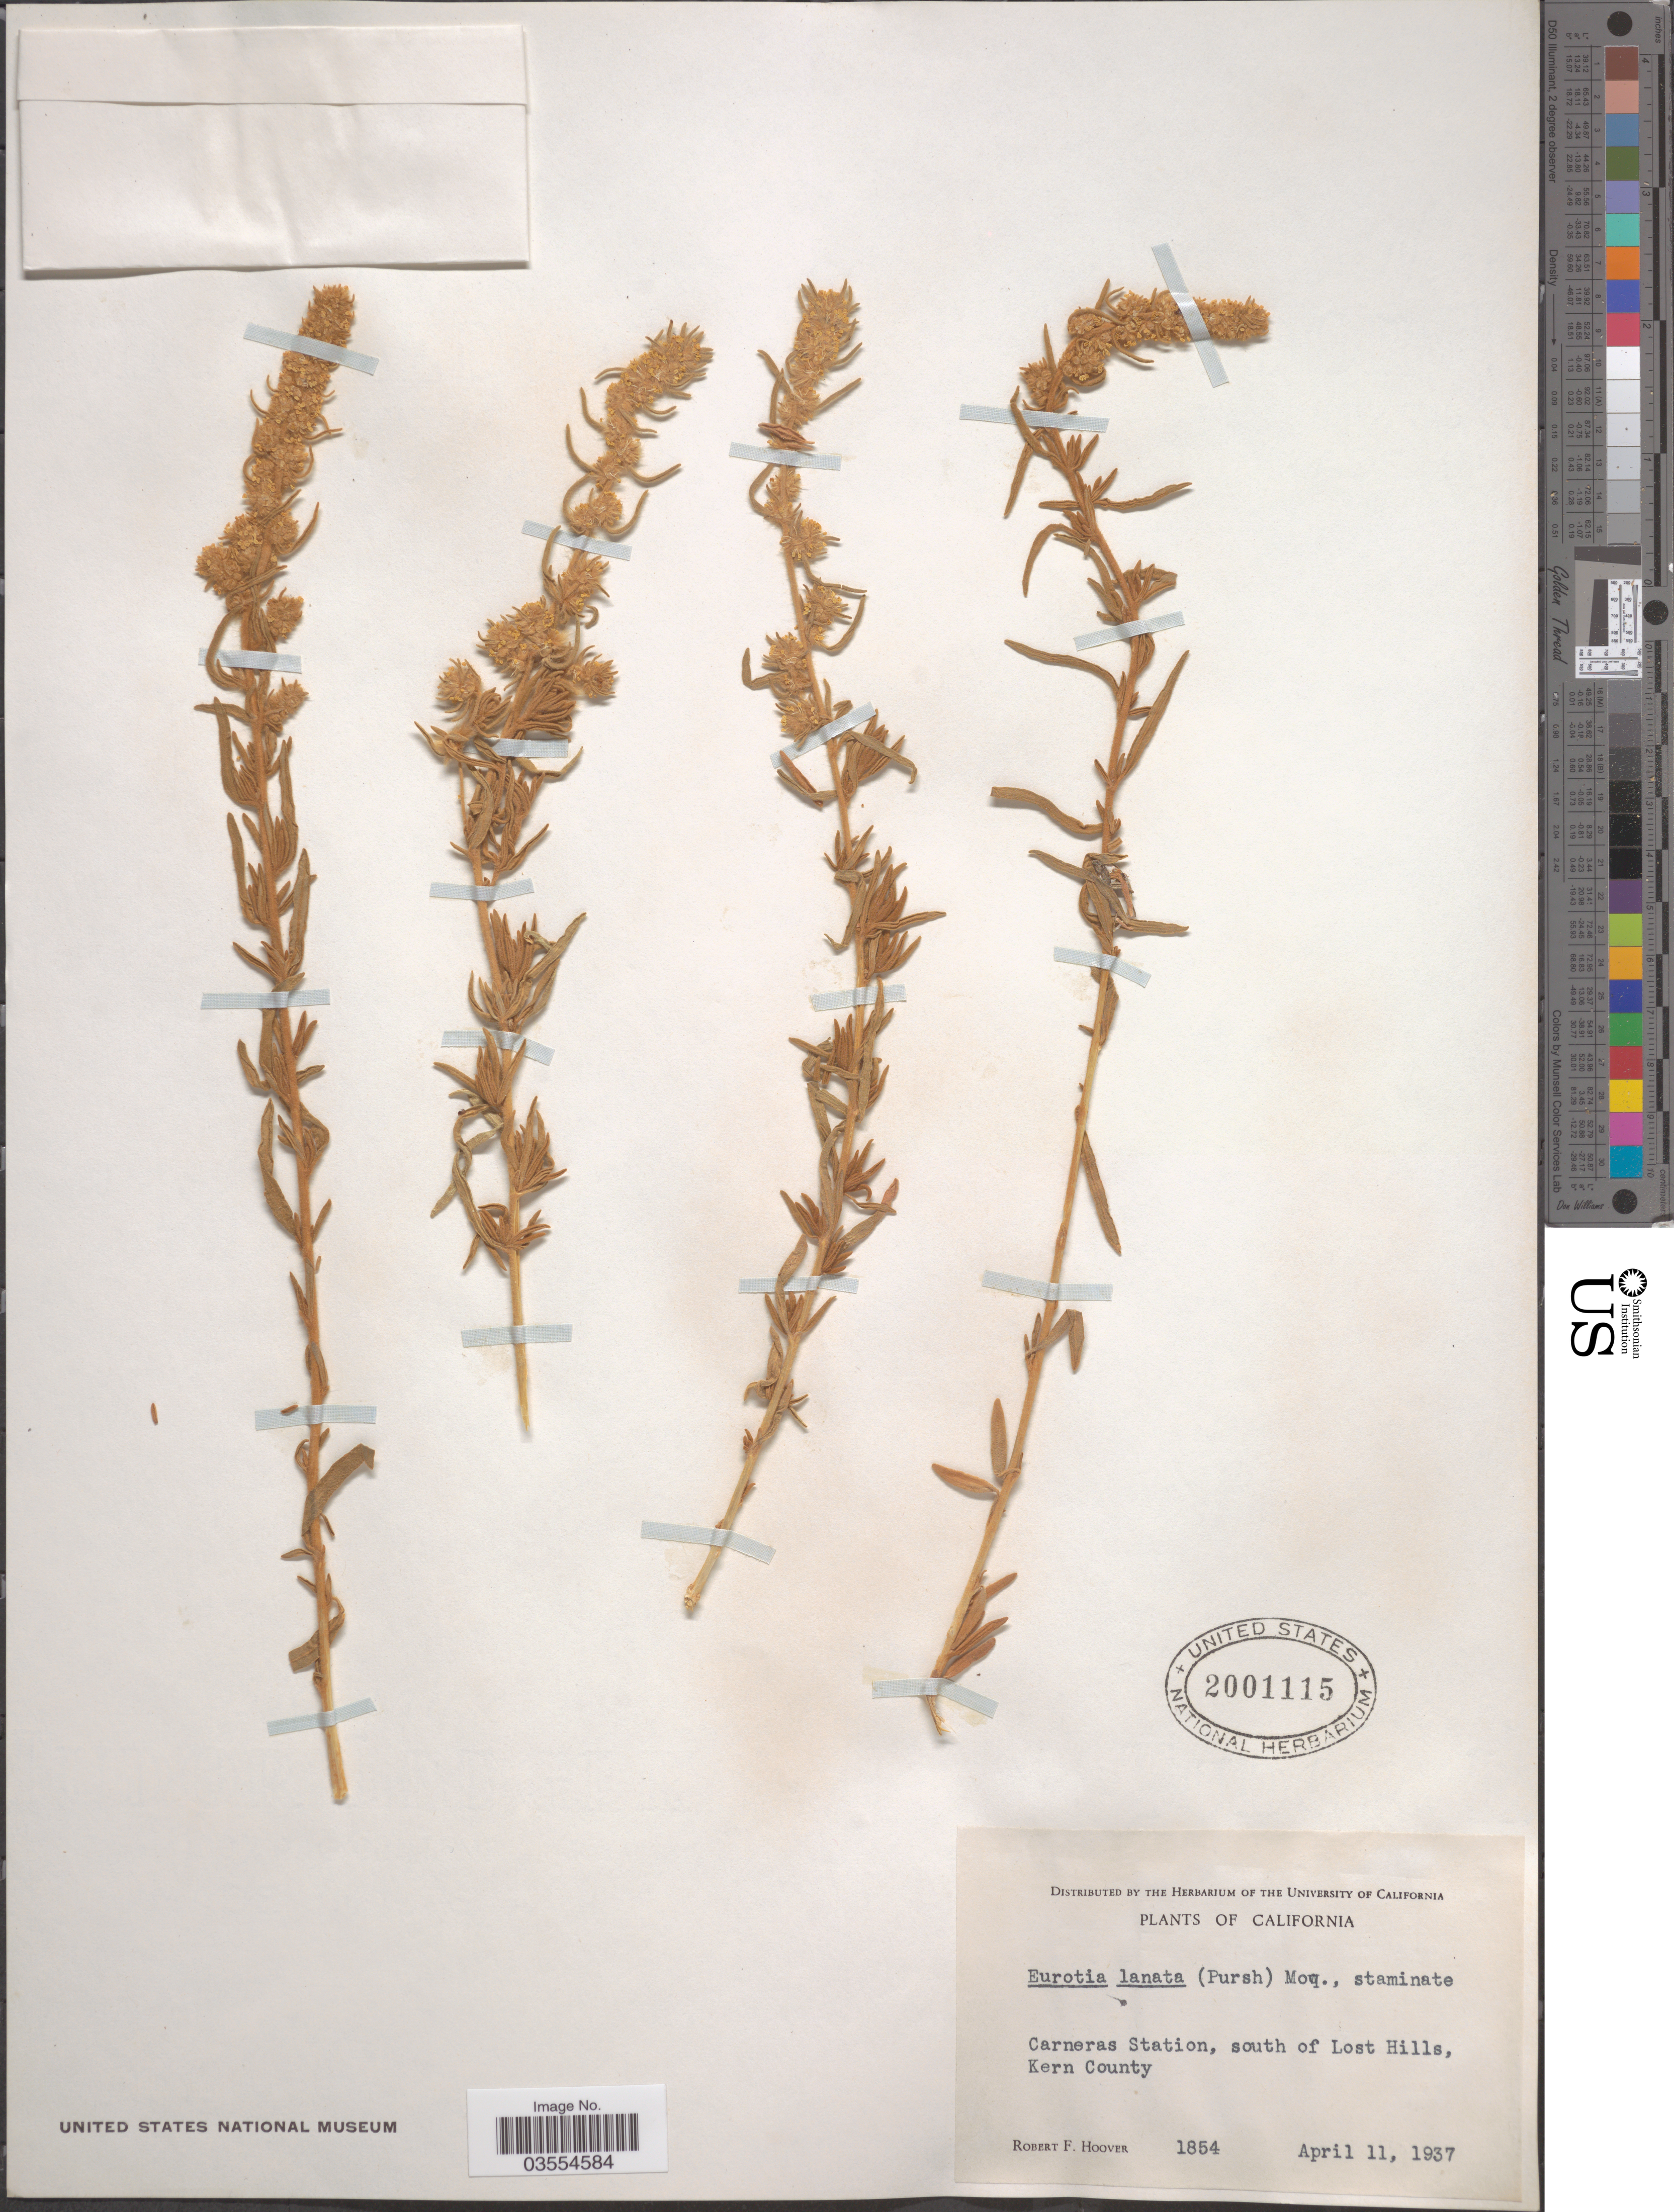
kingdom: Plantae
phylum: Tracheophyta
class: Magnoliopsida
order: Caryophyllales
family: Amaranthaceae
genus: Krascheninnikovia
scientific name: Krascheninnikovia lanata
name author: (Pursh) A. Meeuse & A.Smit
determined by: U.S. National Herbarium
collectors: R. F. Hoover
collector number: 1854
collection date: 1937-04-11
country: United States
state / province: California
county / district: Kern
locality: Carneras Station, south of Lost Hills, Kern County.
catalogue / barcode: US 2001115